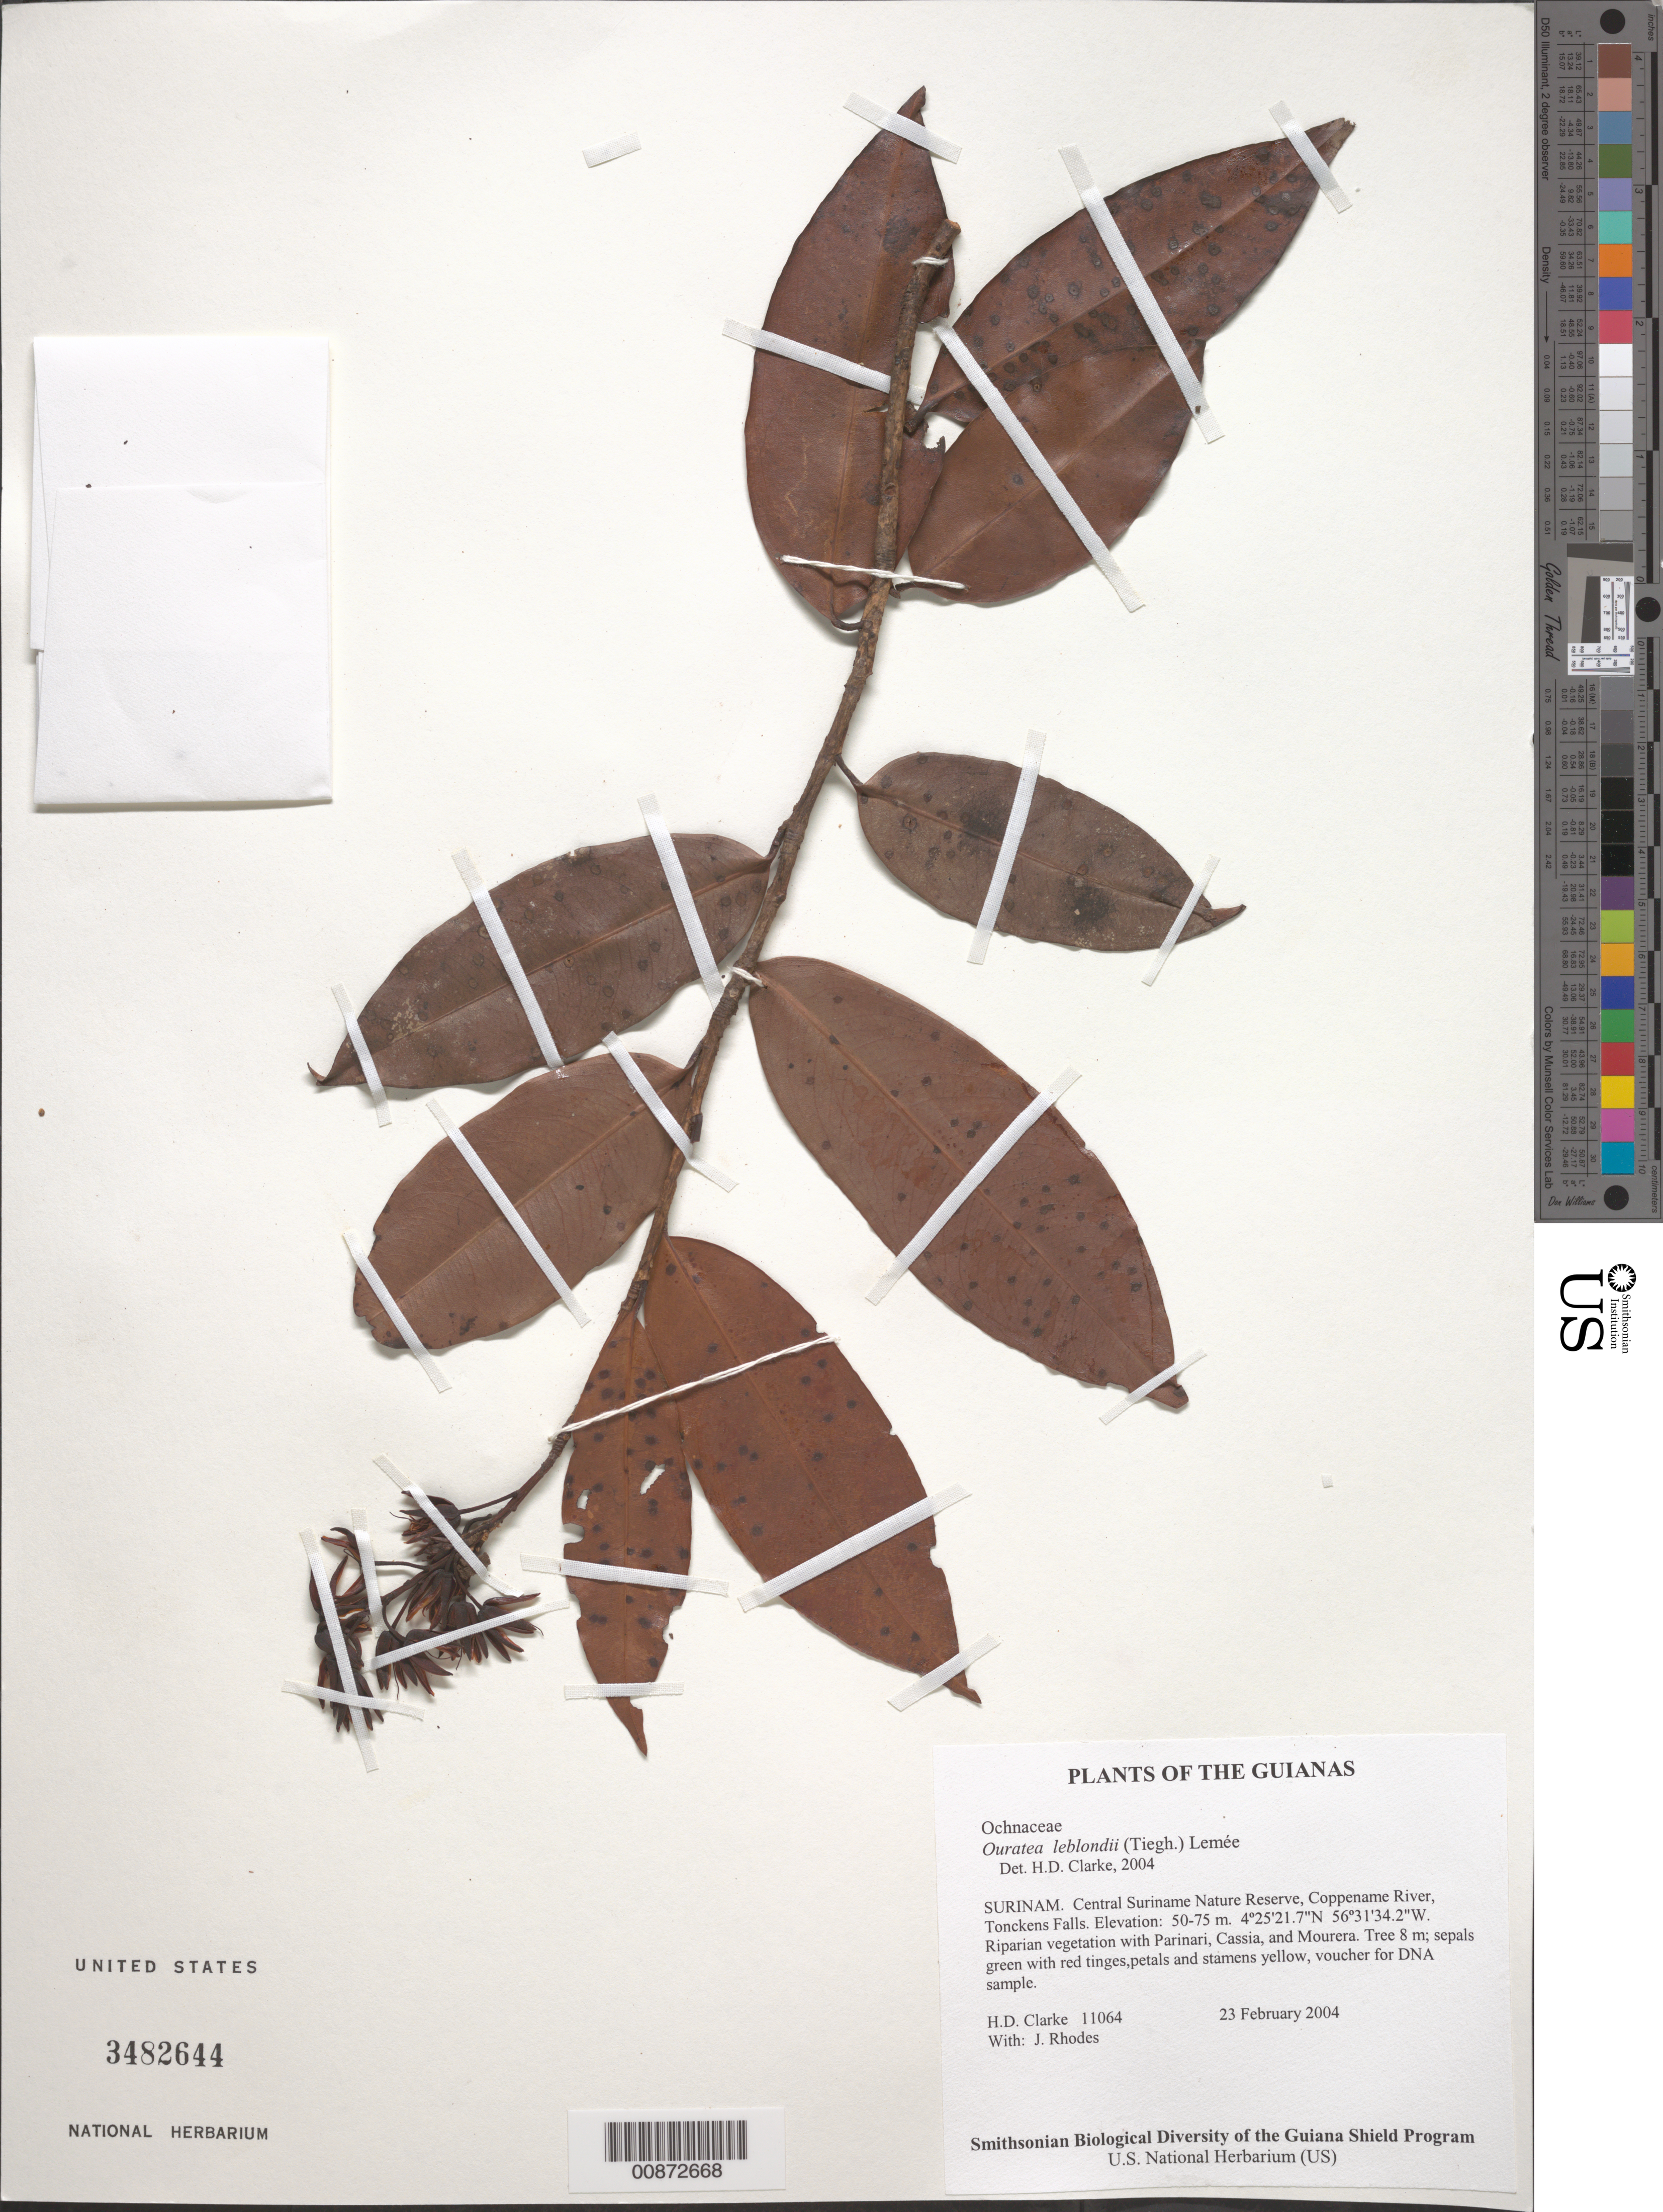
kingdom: Plantae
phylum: Tracheophyta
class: Magnoliopsida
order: Malpighiales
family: Ochnaceae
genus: Ouratea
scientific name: Ouratea schomburgkii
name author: (Planch.) Engl.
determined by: Sastre, C. H. L.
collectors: H. D. Clarke & J. Rhodes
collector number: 11064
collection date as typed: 23 February 2004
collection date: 2004-02-23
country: Suriname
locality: Central Suriname Nature Reserve, Coppename River, Tonckens Falls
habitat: Riparian vegetation with Parinari, Cassia, and Mourera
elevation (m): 50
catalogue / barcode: US 3482644